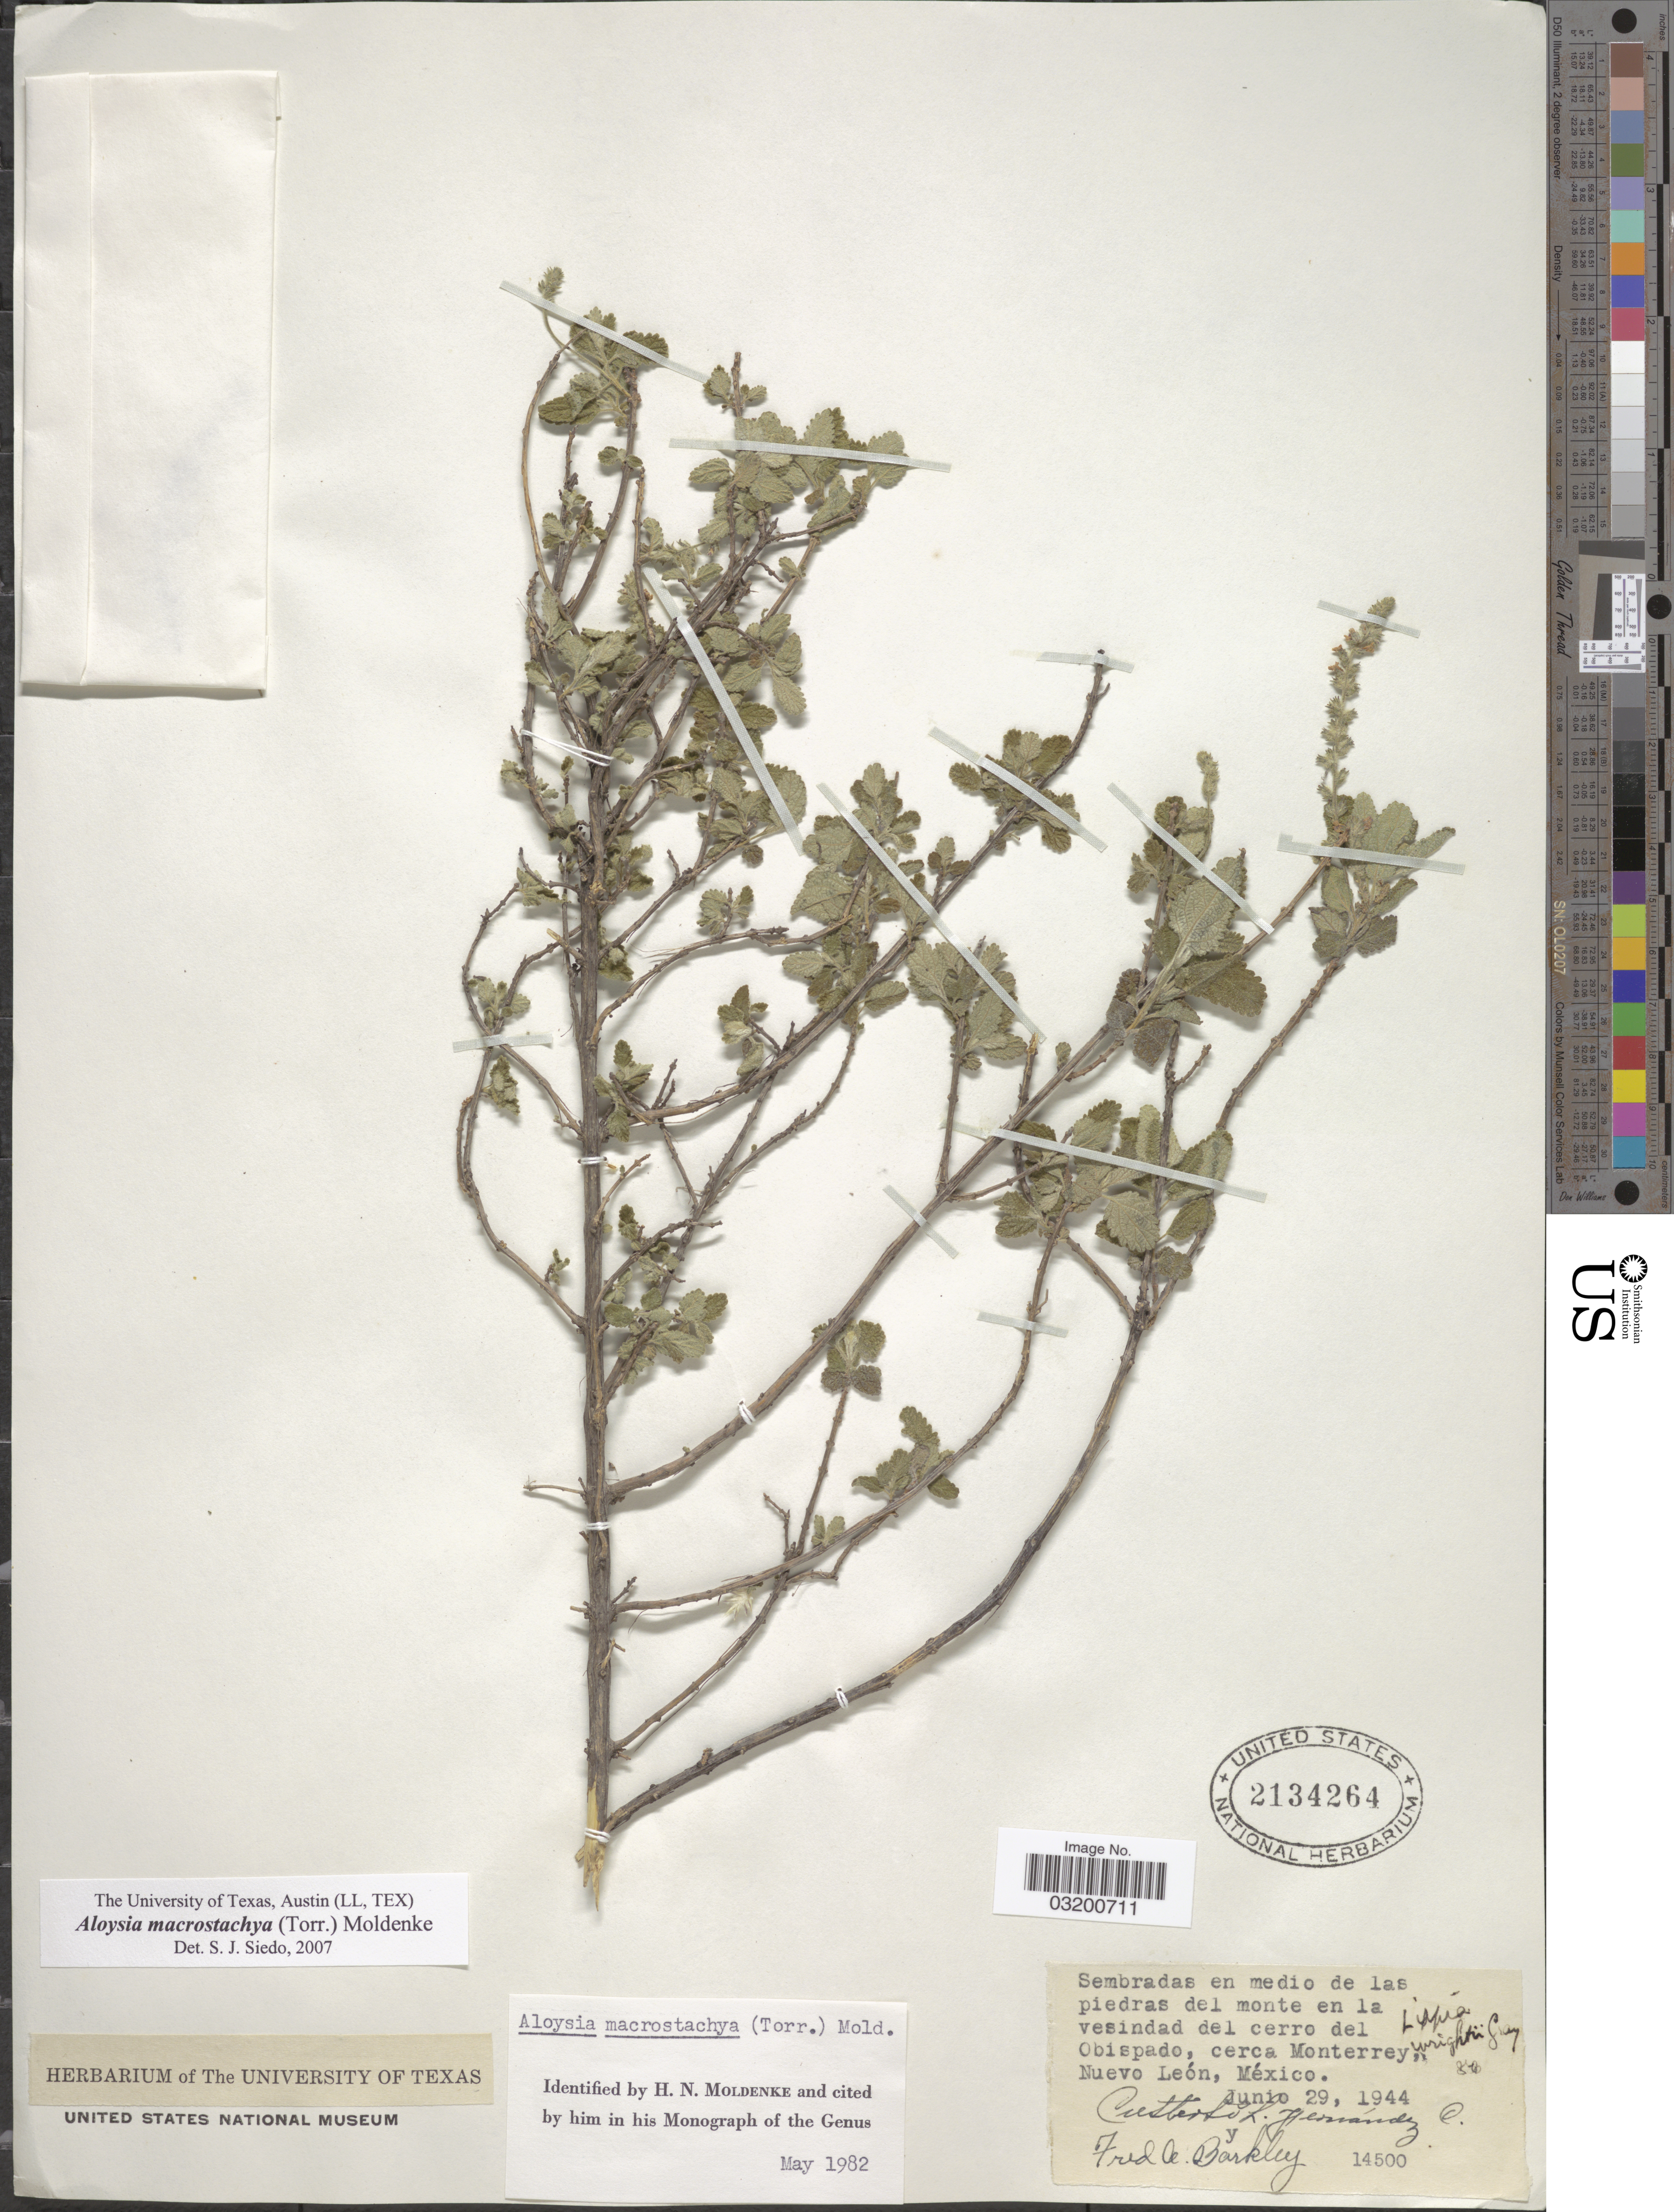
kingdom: Plantae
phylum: Tracheophyta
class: Magnoliopsida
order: Lamiales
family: Verbenaceae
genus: Aloysia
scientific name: Aloysia macrostachya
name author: (Torr.) Moldenke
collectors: C. L. Fernández C. & F. A. Barkley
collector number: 14500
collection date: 1944-06-29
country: Mexico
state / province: Nuevo León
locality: Sembradas en medio de las piedras del monte en la vesindad del cerro del Obispado, cerca Monterrey.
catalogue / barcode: US 2134264